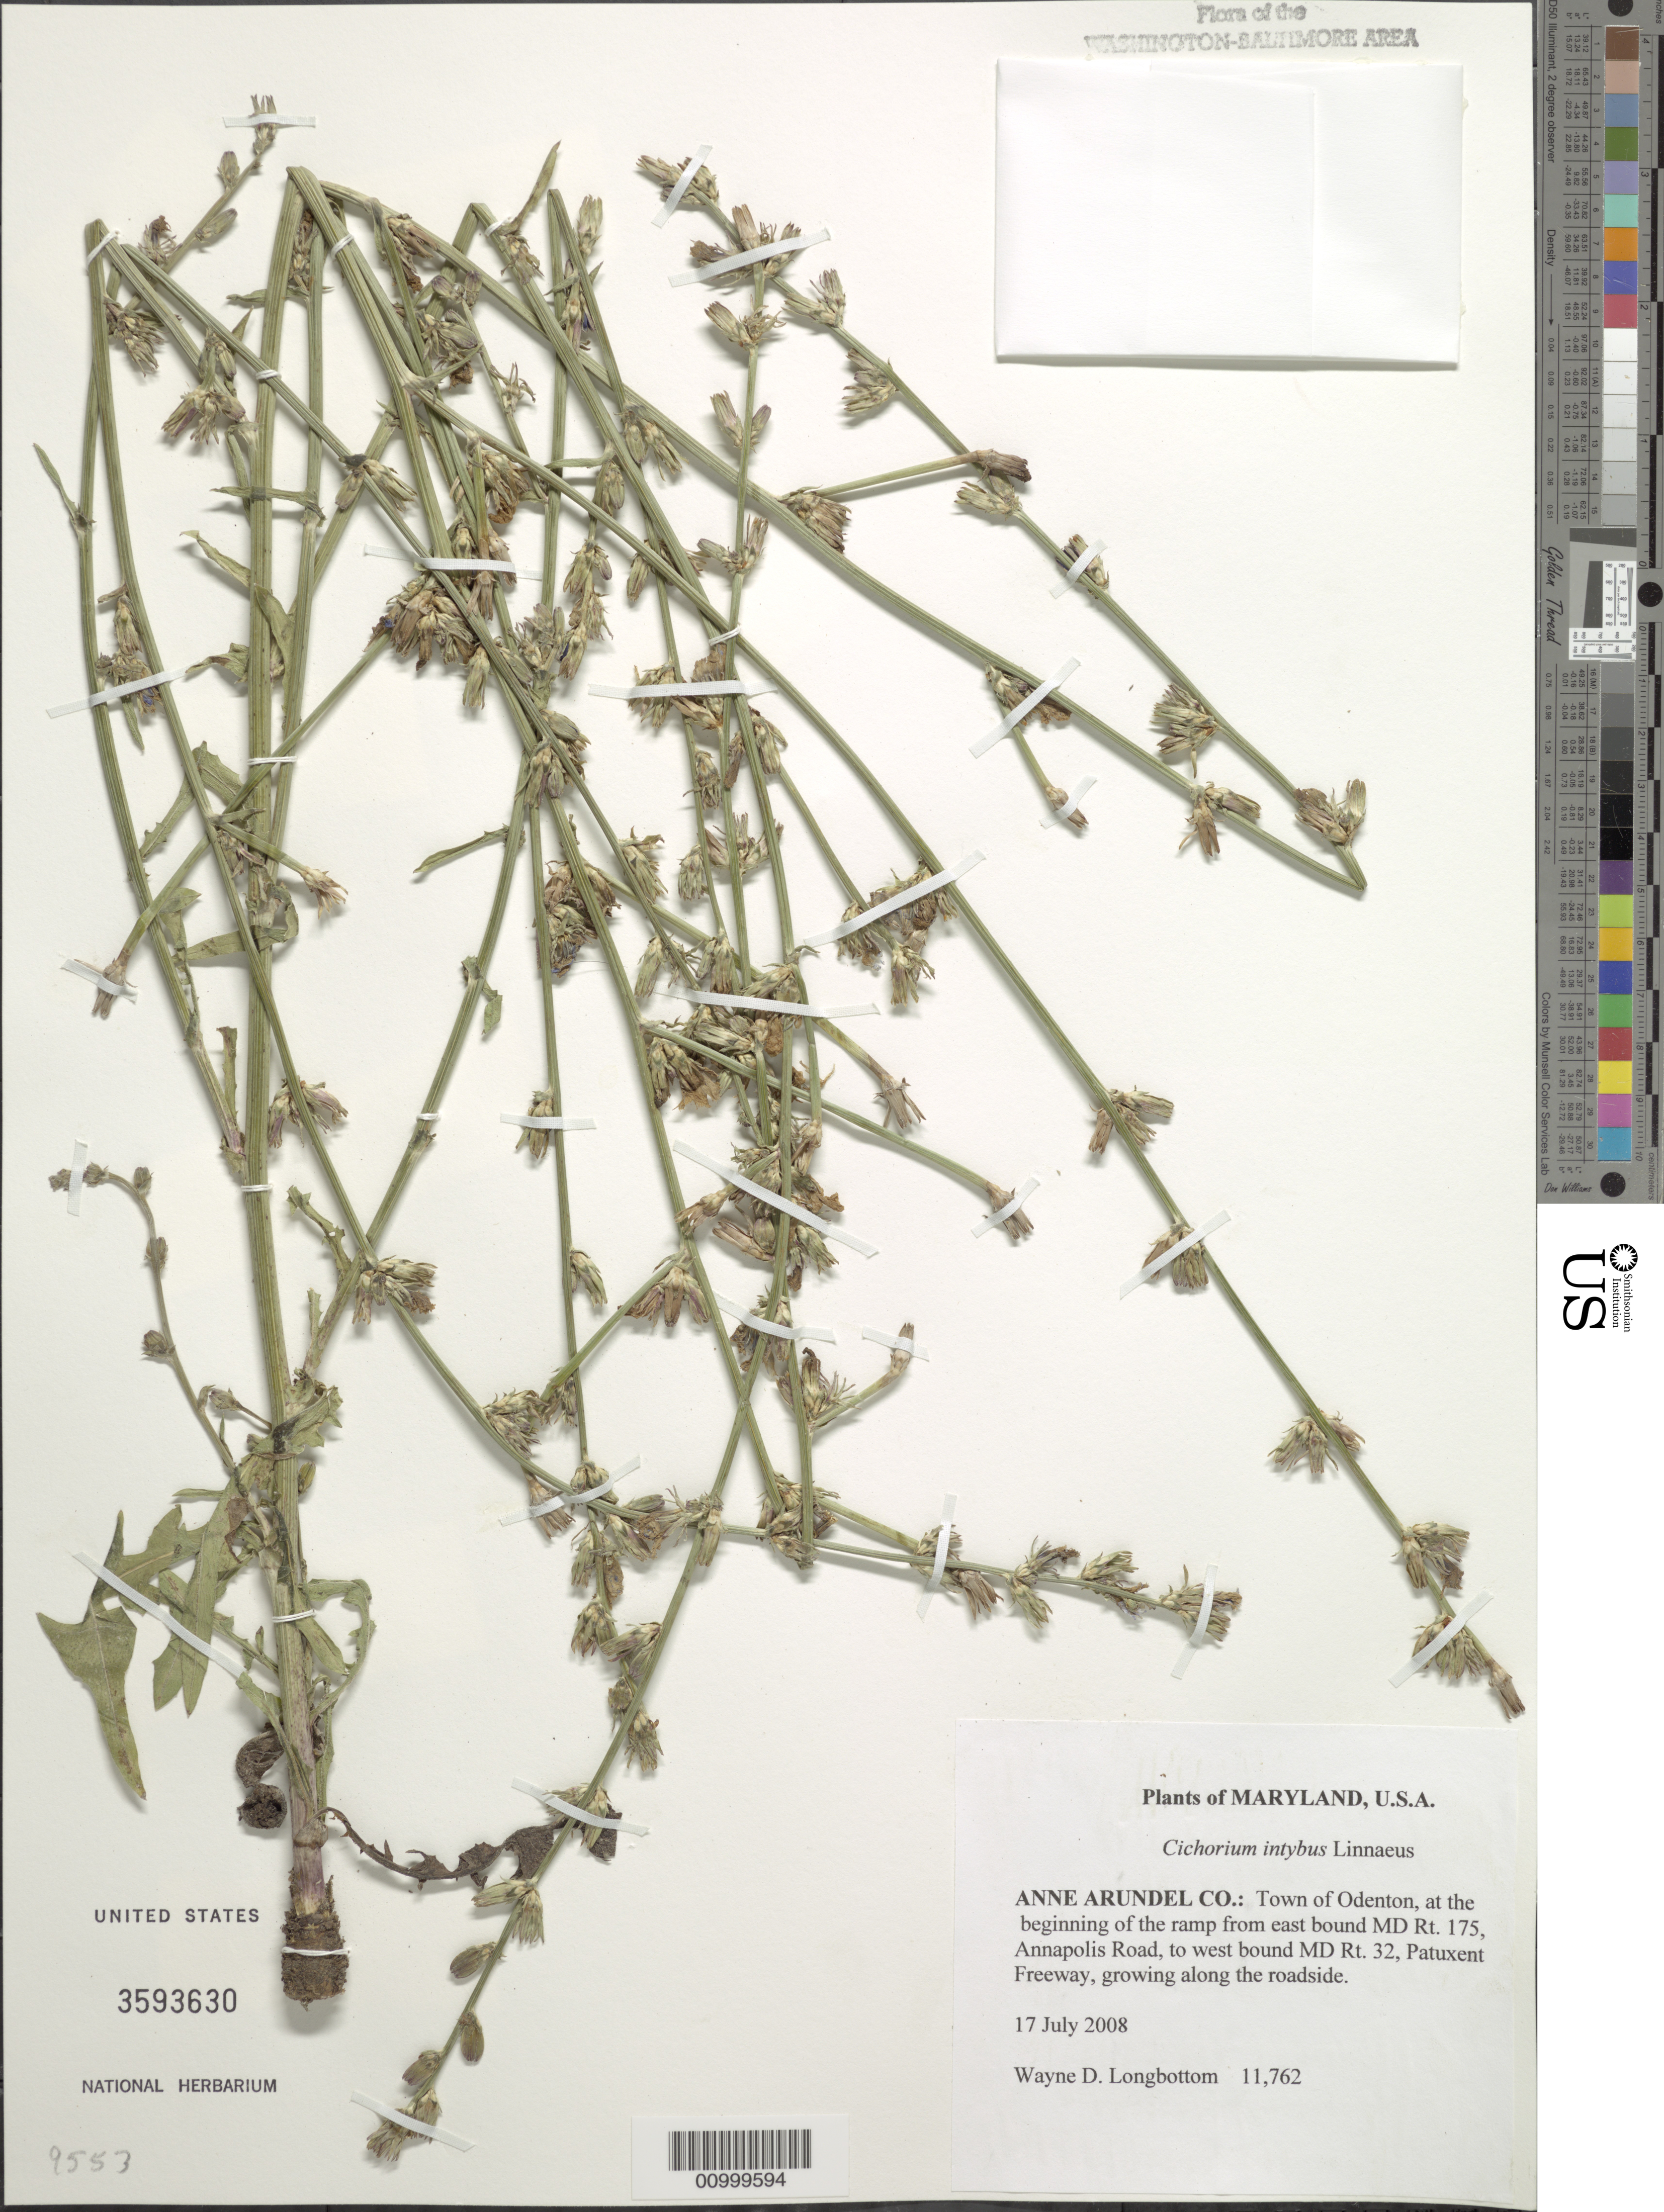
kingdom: Plantae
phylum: Tracheophyta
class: Magnoliopsida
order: Asterales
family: Asteraceae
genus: Cichorium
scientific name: Cichorium intybus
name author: L.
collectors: W. D. Longbottom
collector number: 11762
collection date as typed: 17 July 2008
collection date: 2008-07-17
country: United States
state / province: Maryland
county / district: Anne Arundel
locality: Town of Odenton, at the beginning of the ramp from east bound MD Rt. 175, Annapolis Road, to west bound MD Rt. 32, Patuxent Freeway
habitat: growing along a roadside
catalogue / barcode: US 3593630